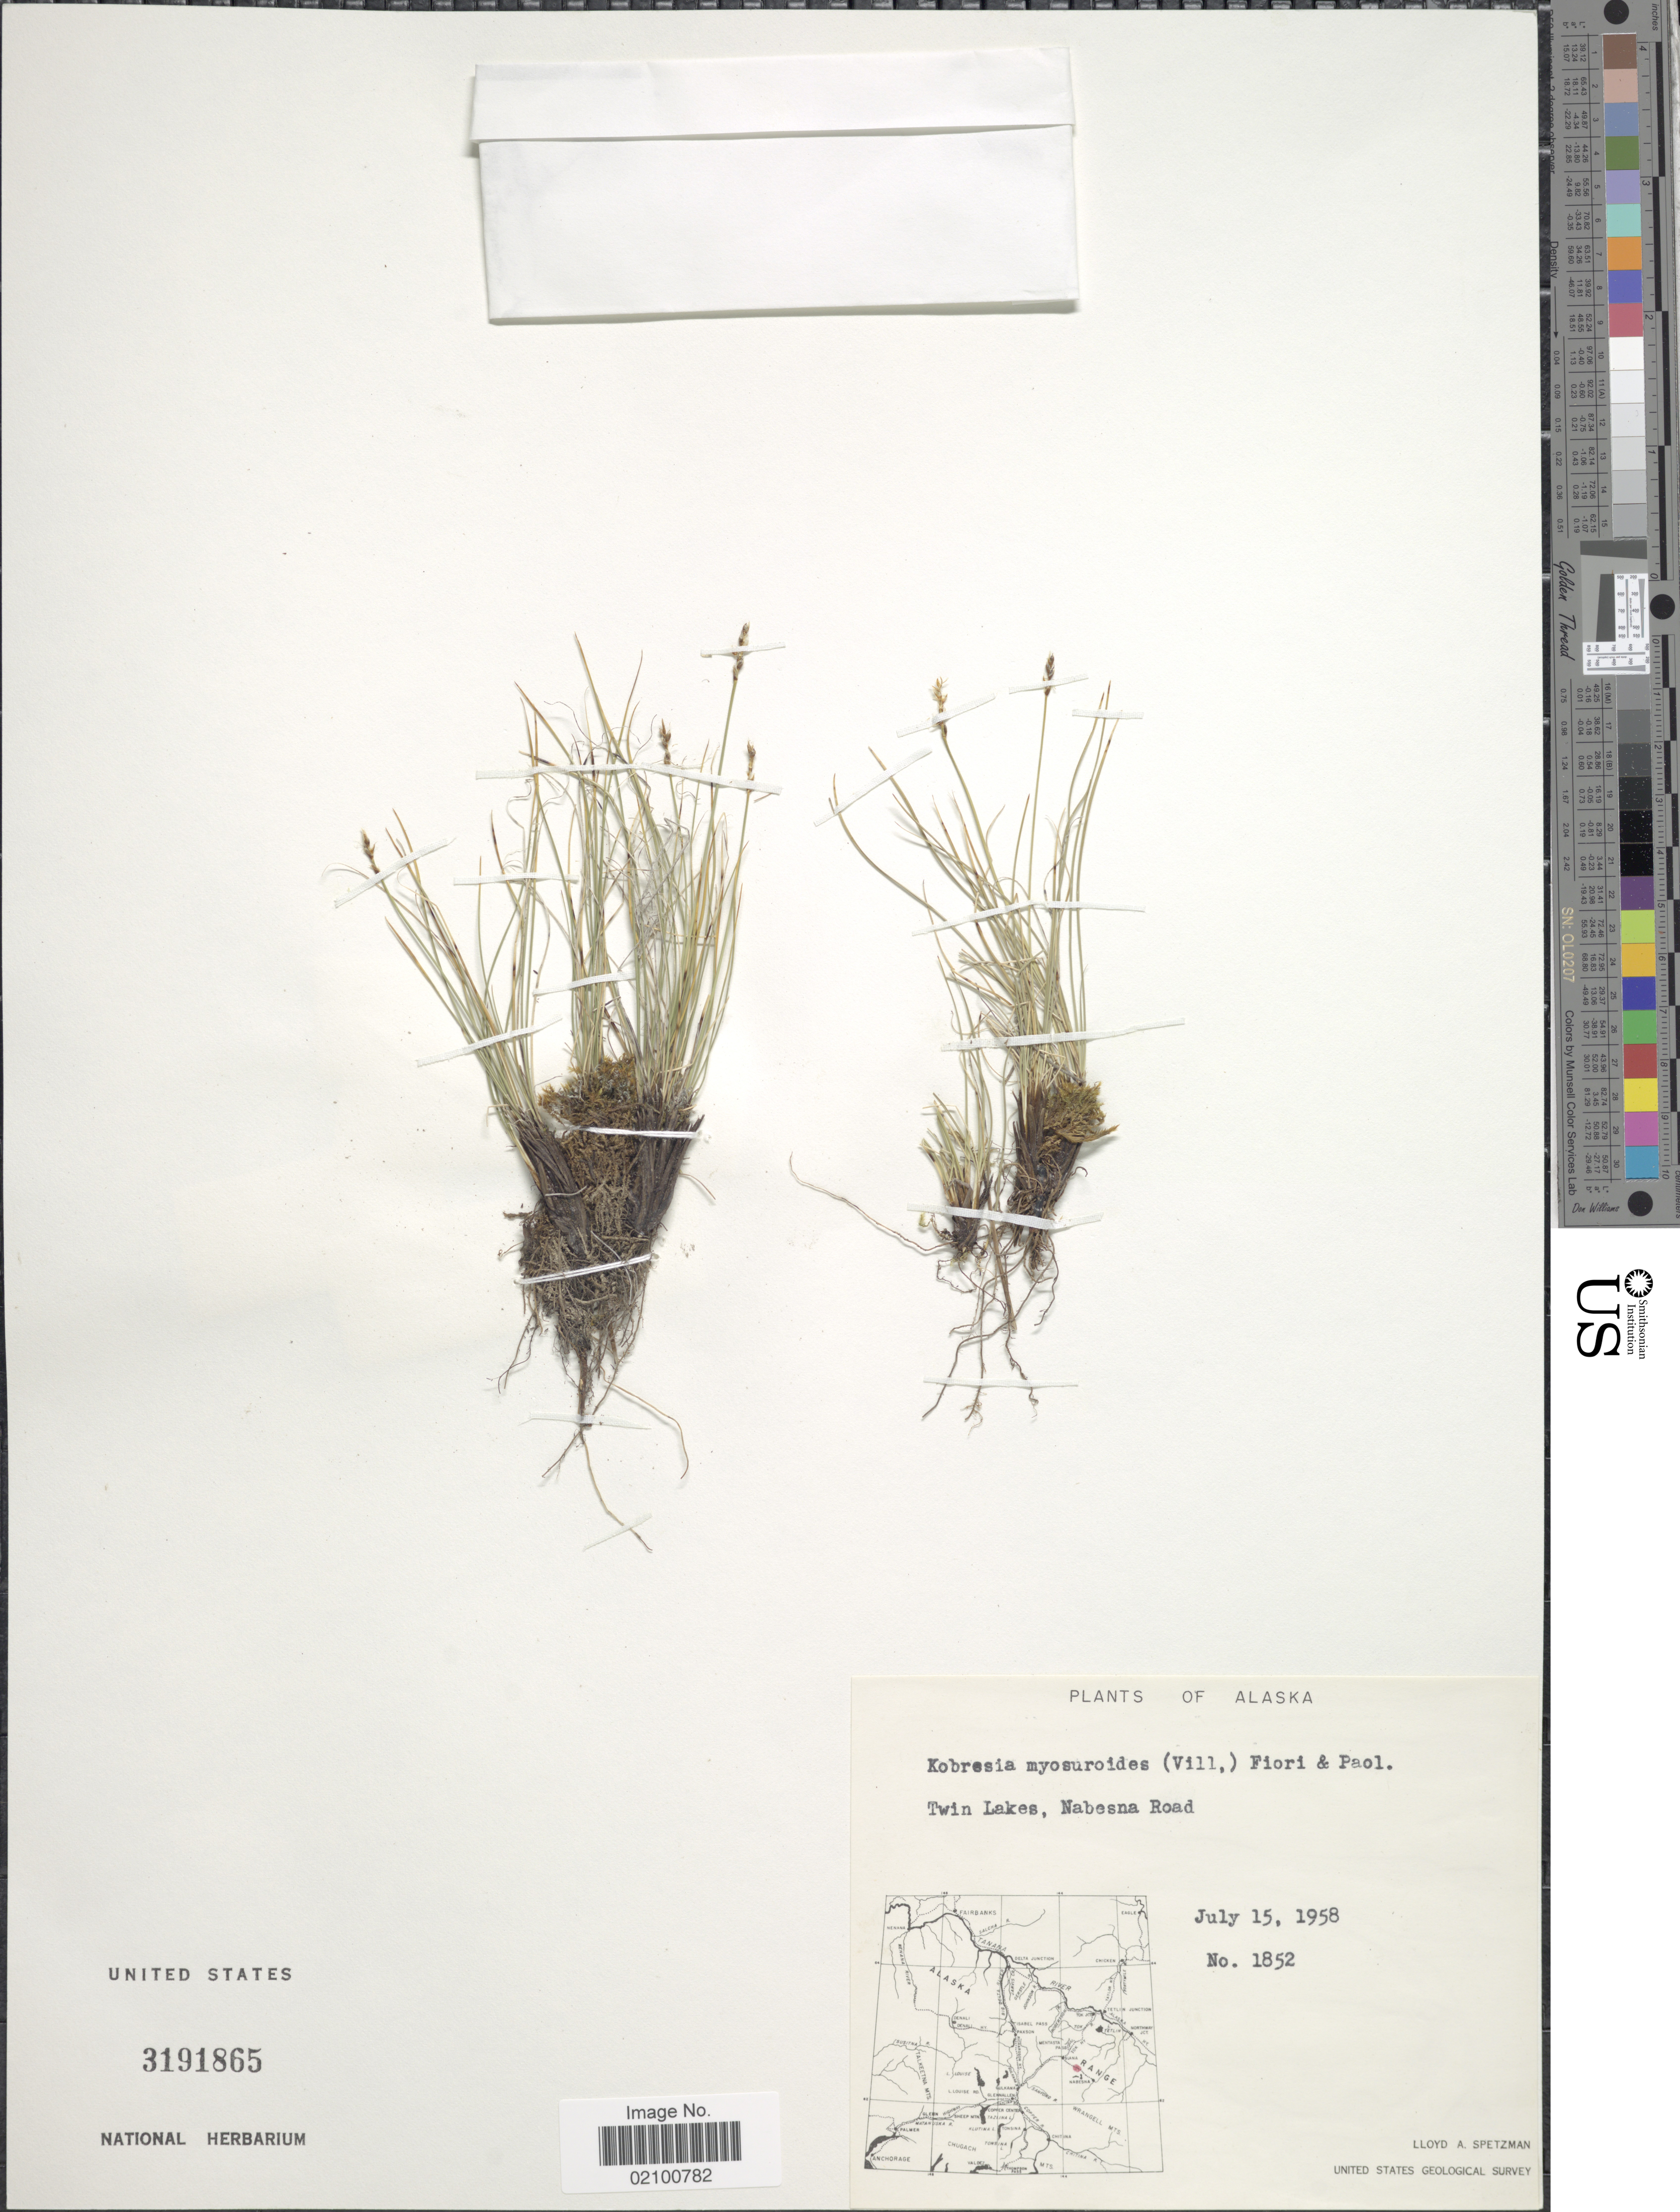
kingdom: Plantae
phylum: Tracheophyta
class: Liliopsida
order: Poales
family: Cyperaceae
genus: Carex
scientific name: Carex myosuroides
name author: Vill.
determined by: Strong, M. T., (US), Smithsonian Institution - National Museum of Natural History (UNITED STATES)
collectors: L. Spetzman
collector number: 1852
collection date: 1958-07-15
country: United States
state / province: Alaska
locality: Twin Lakes, Nabesna Road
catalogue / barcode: US 3191865